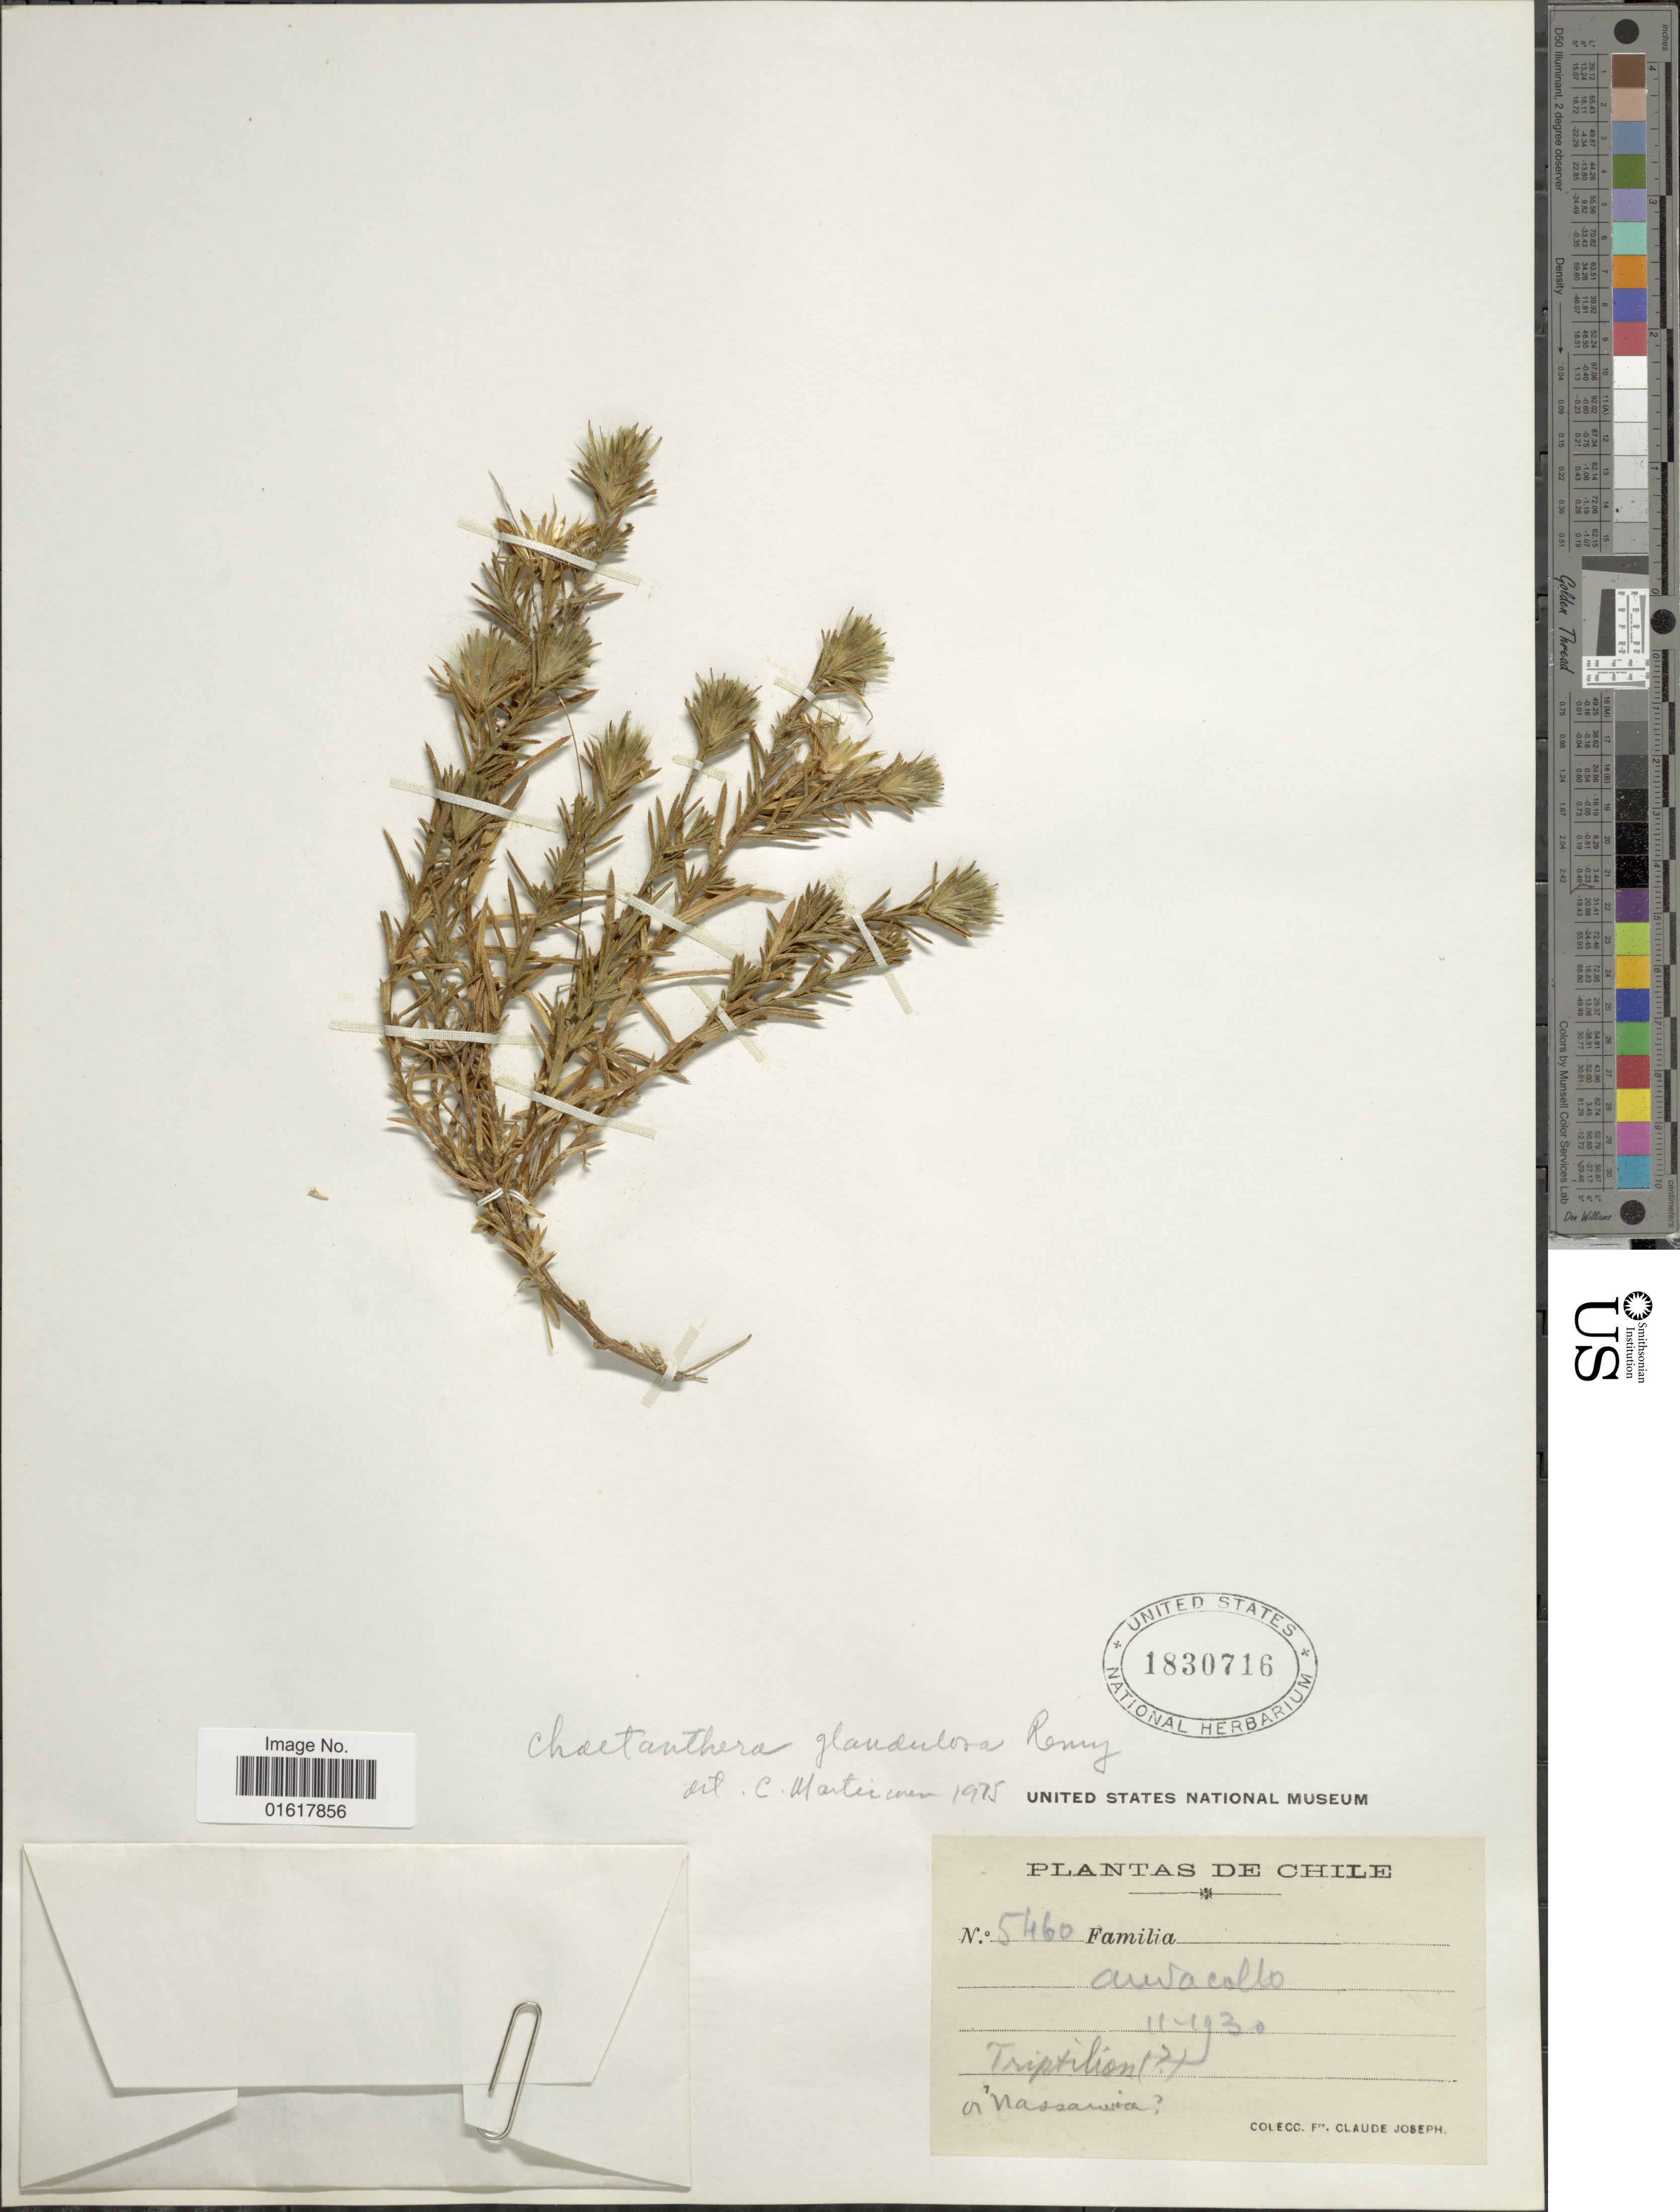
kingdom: Plantae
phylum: Tracheophyta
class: Magnoliopsida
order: Asterales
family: Asteraceae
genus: Chaetanthera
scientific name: Chaetanthera glandulosa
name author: J. Rémy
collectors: Bro. Claude-Joseph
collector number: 5460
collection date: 1930-11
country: Chile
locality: Andacollo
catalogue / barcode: US 1830716